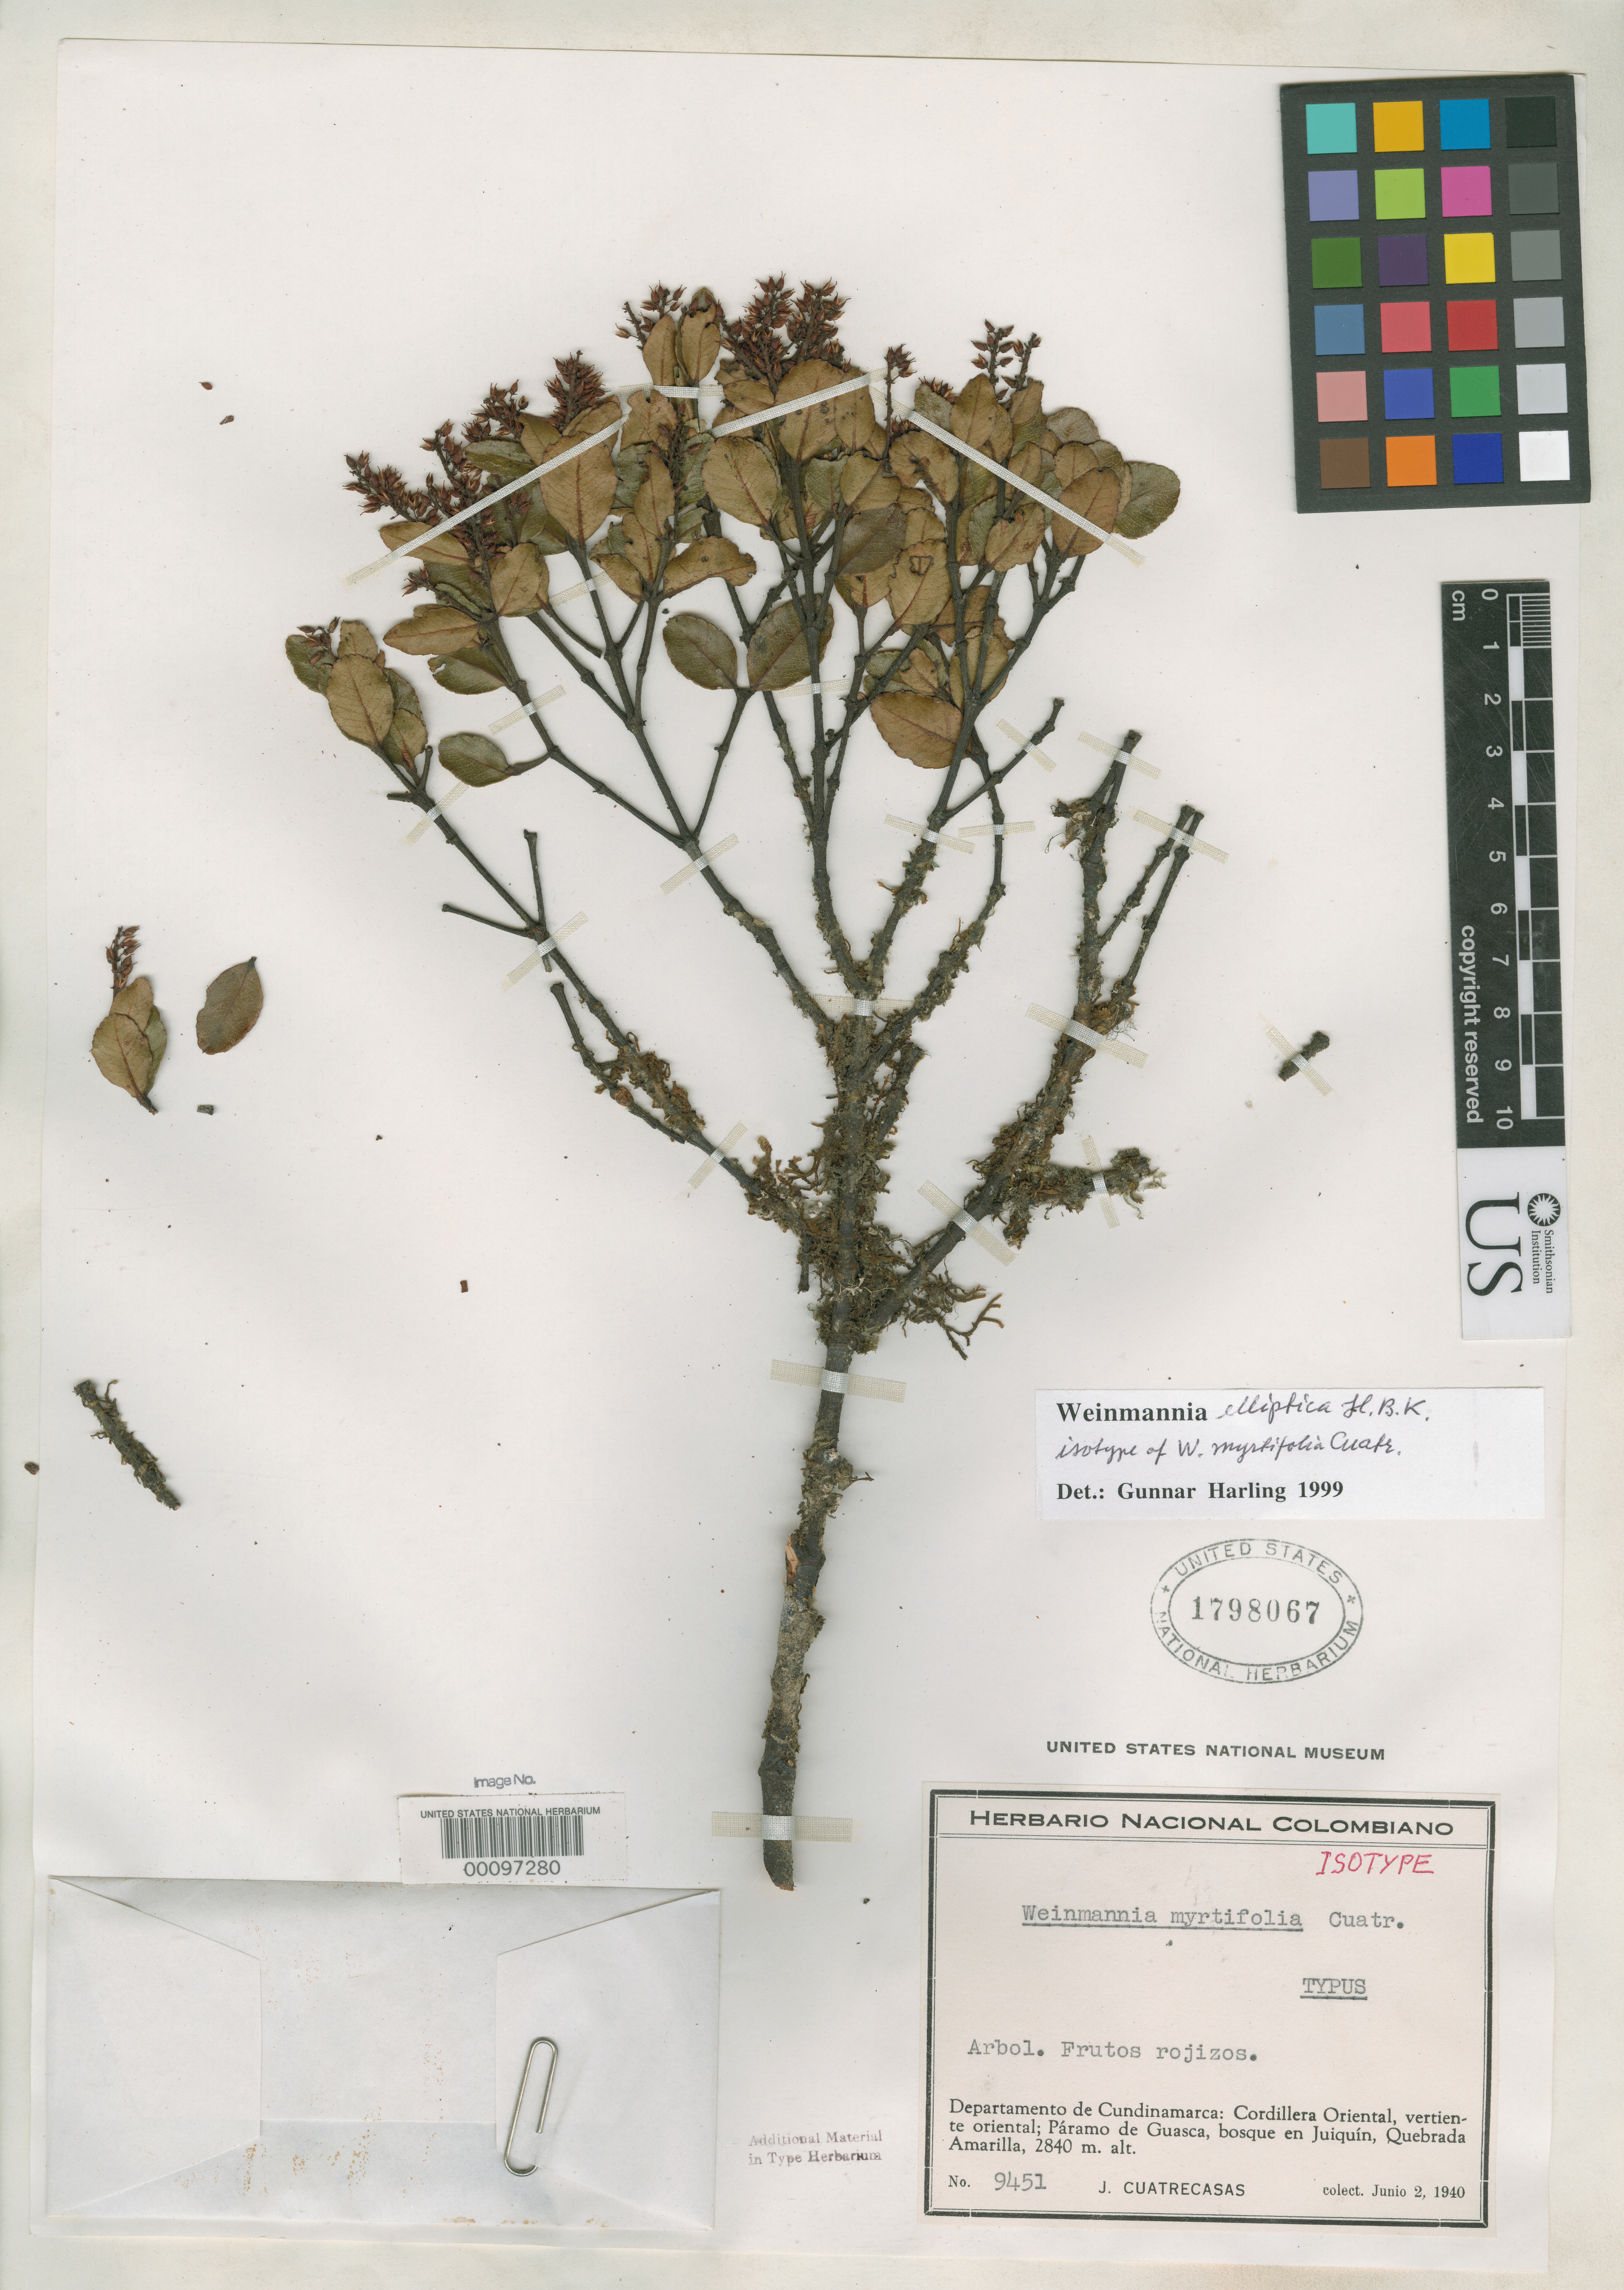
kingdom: Plantae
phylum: Tracheophyta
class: Magnoliopsida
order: Oxalidales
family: Cunoniaceae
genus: Weinmannia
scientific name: Weinmannia myrtifolia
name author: Cuatrec.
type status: Isotype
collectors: J. Cuatrecasas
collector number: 9451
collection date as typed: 02 Jun 1940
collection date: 1940-06-02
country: Colombia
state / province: Cundinamarca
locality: Cordillera Oriental, Vertiente Oriental, Paramo de Guasca, bosque en Juiquin, Quebrada Amarilla.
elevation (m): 2840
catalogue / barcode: US 1798067